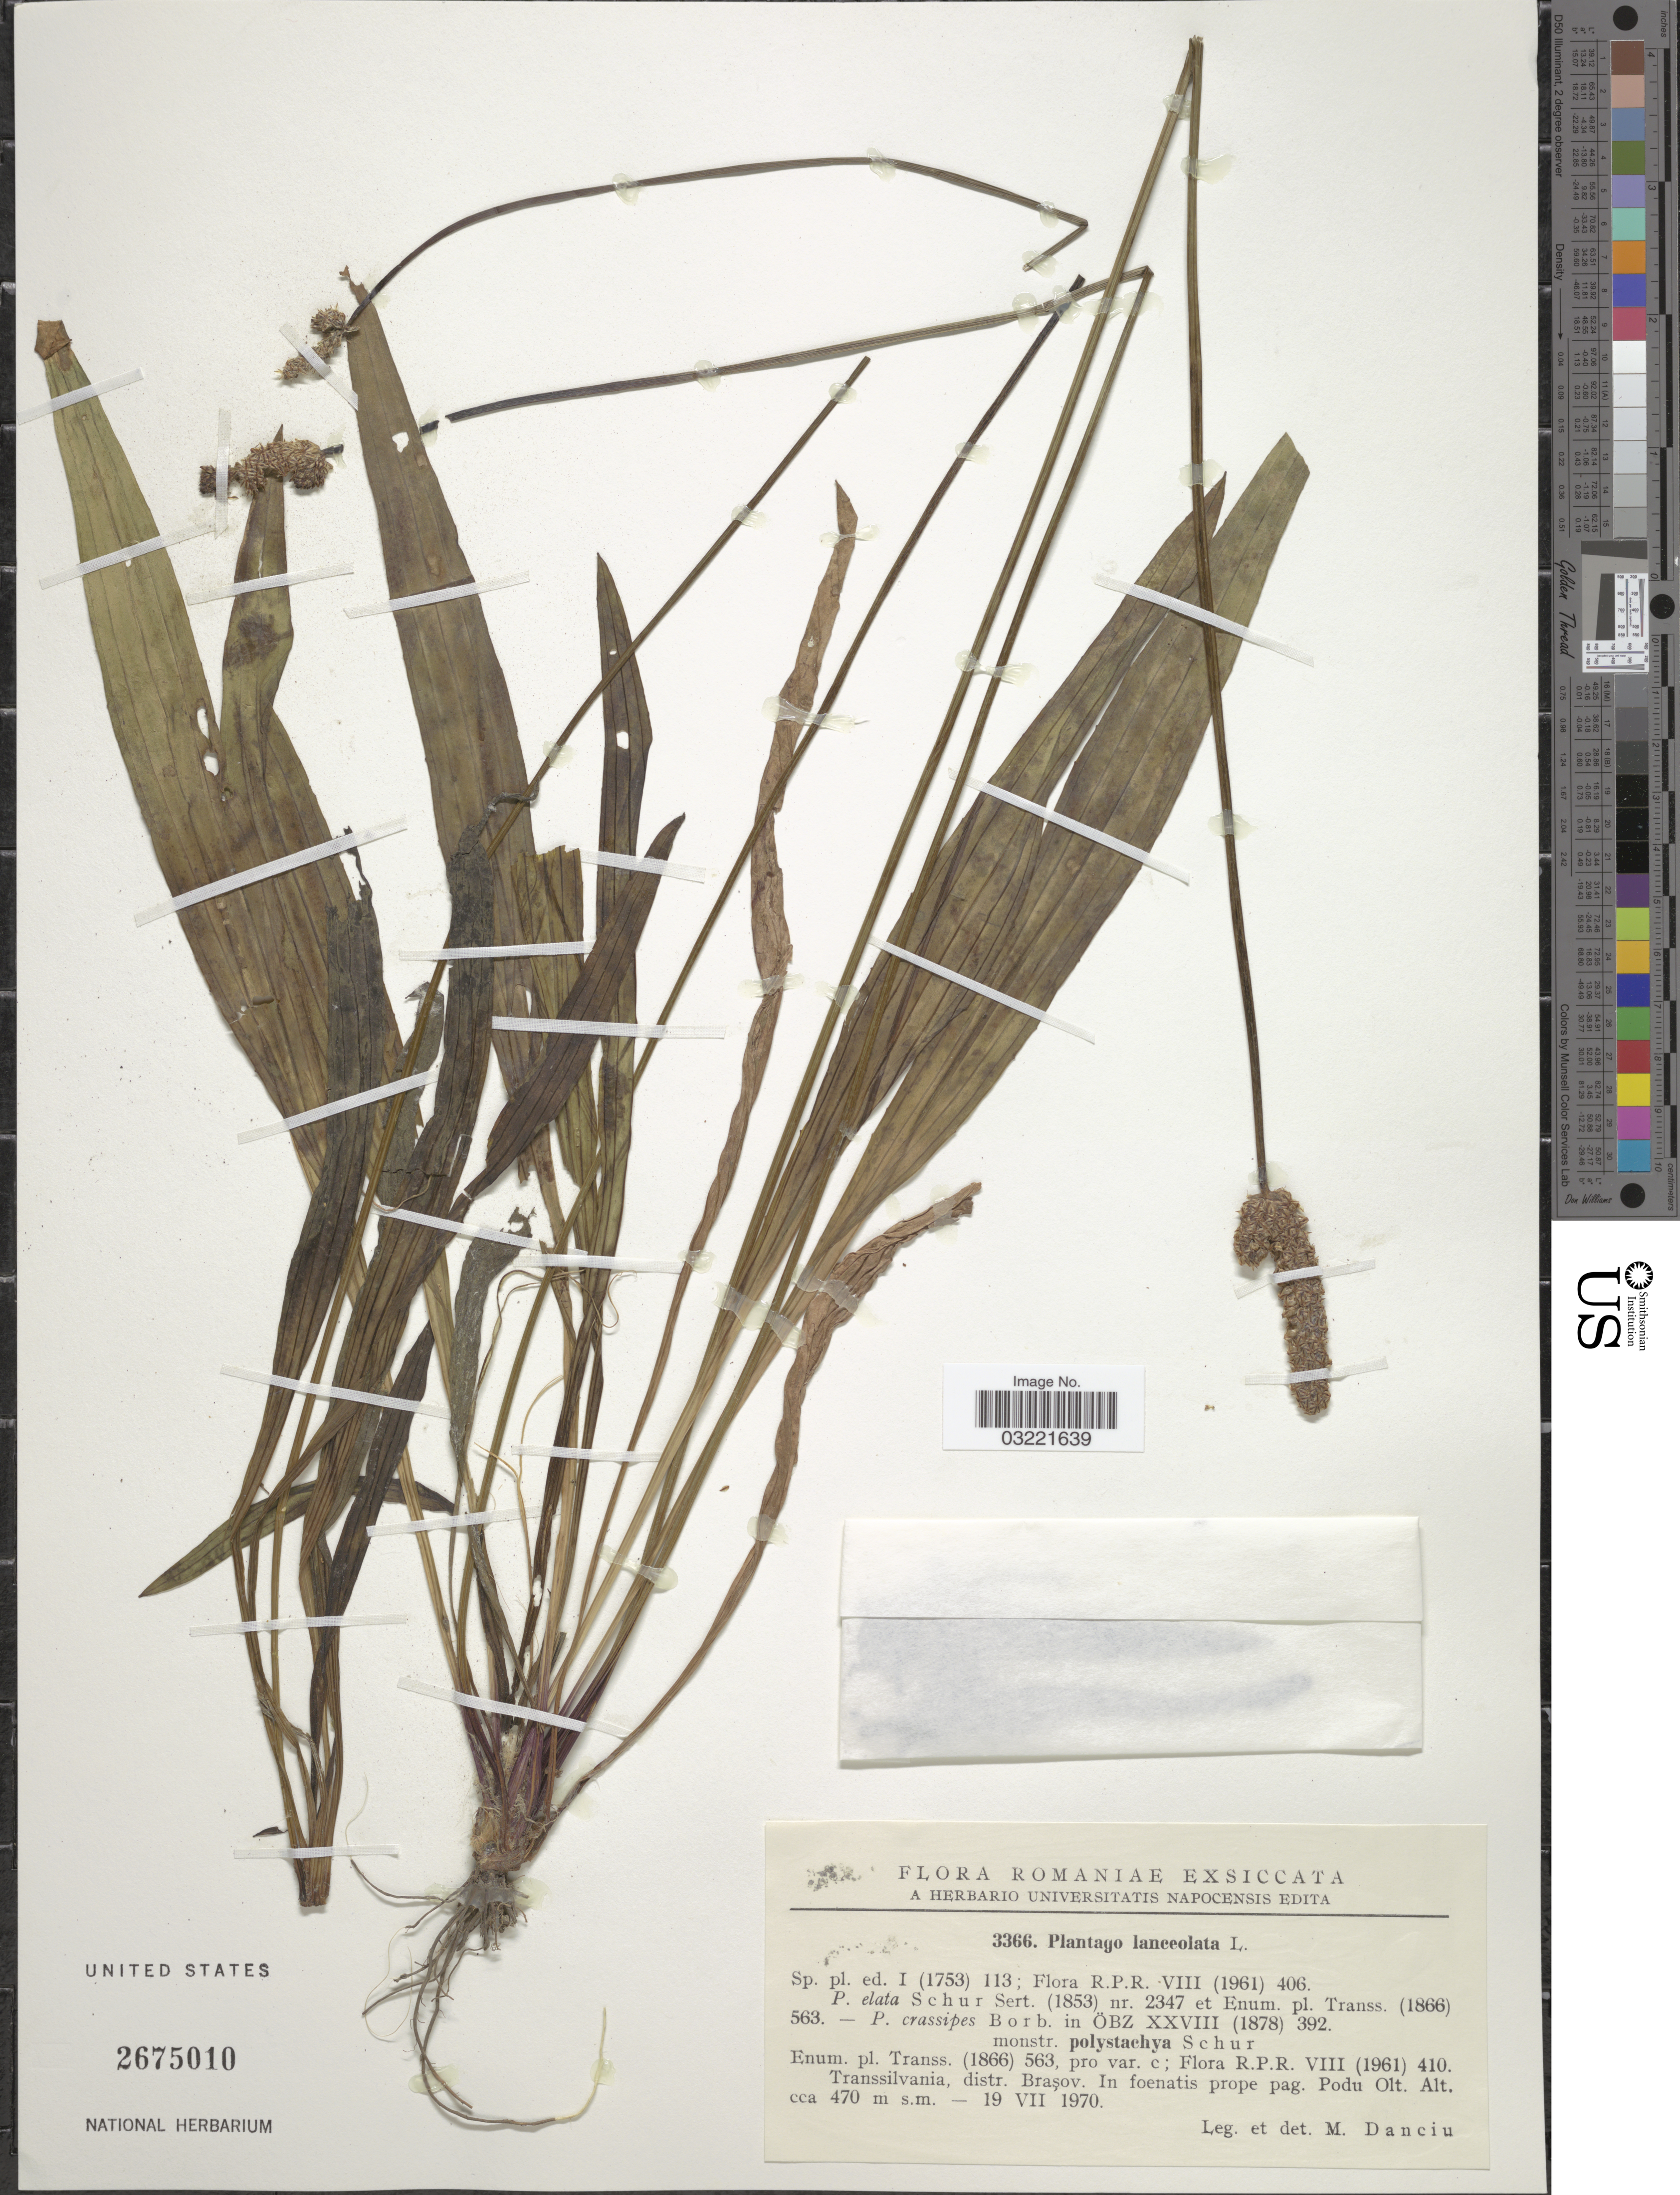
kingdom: Plantae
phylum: Tracheophyta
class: Magnoliopsida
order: Lamiales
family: Plantaginaceae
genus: Plantago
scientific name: Plantago lanceolata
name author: L.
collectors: M. Danciu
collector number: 3366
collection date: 1970-07-19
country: Romania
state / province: Brasov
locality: Transsilvania, distr. Braşov. Prope pag. Podu Olt.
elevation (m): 470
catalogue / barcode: US 2675010